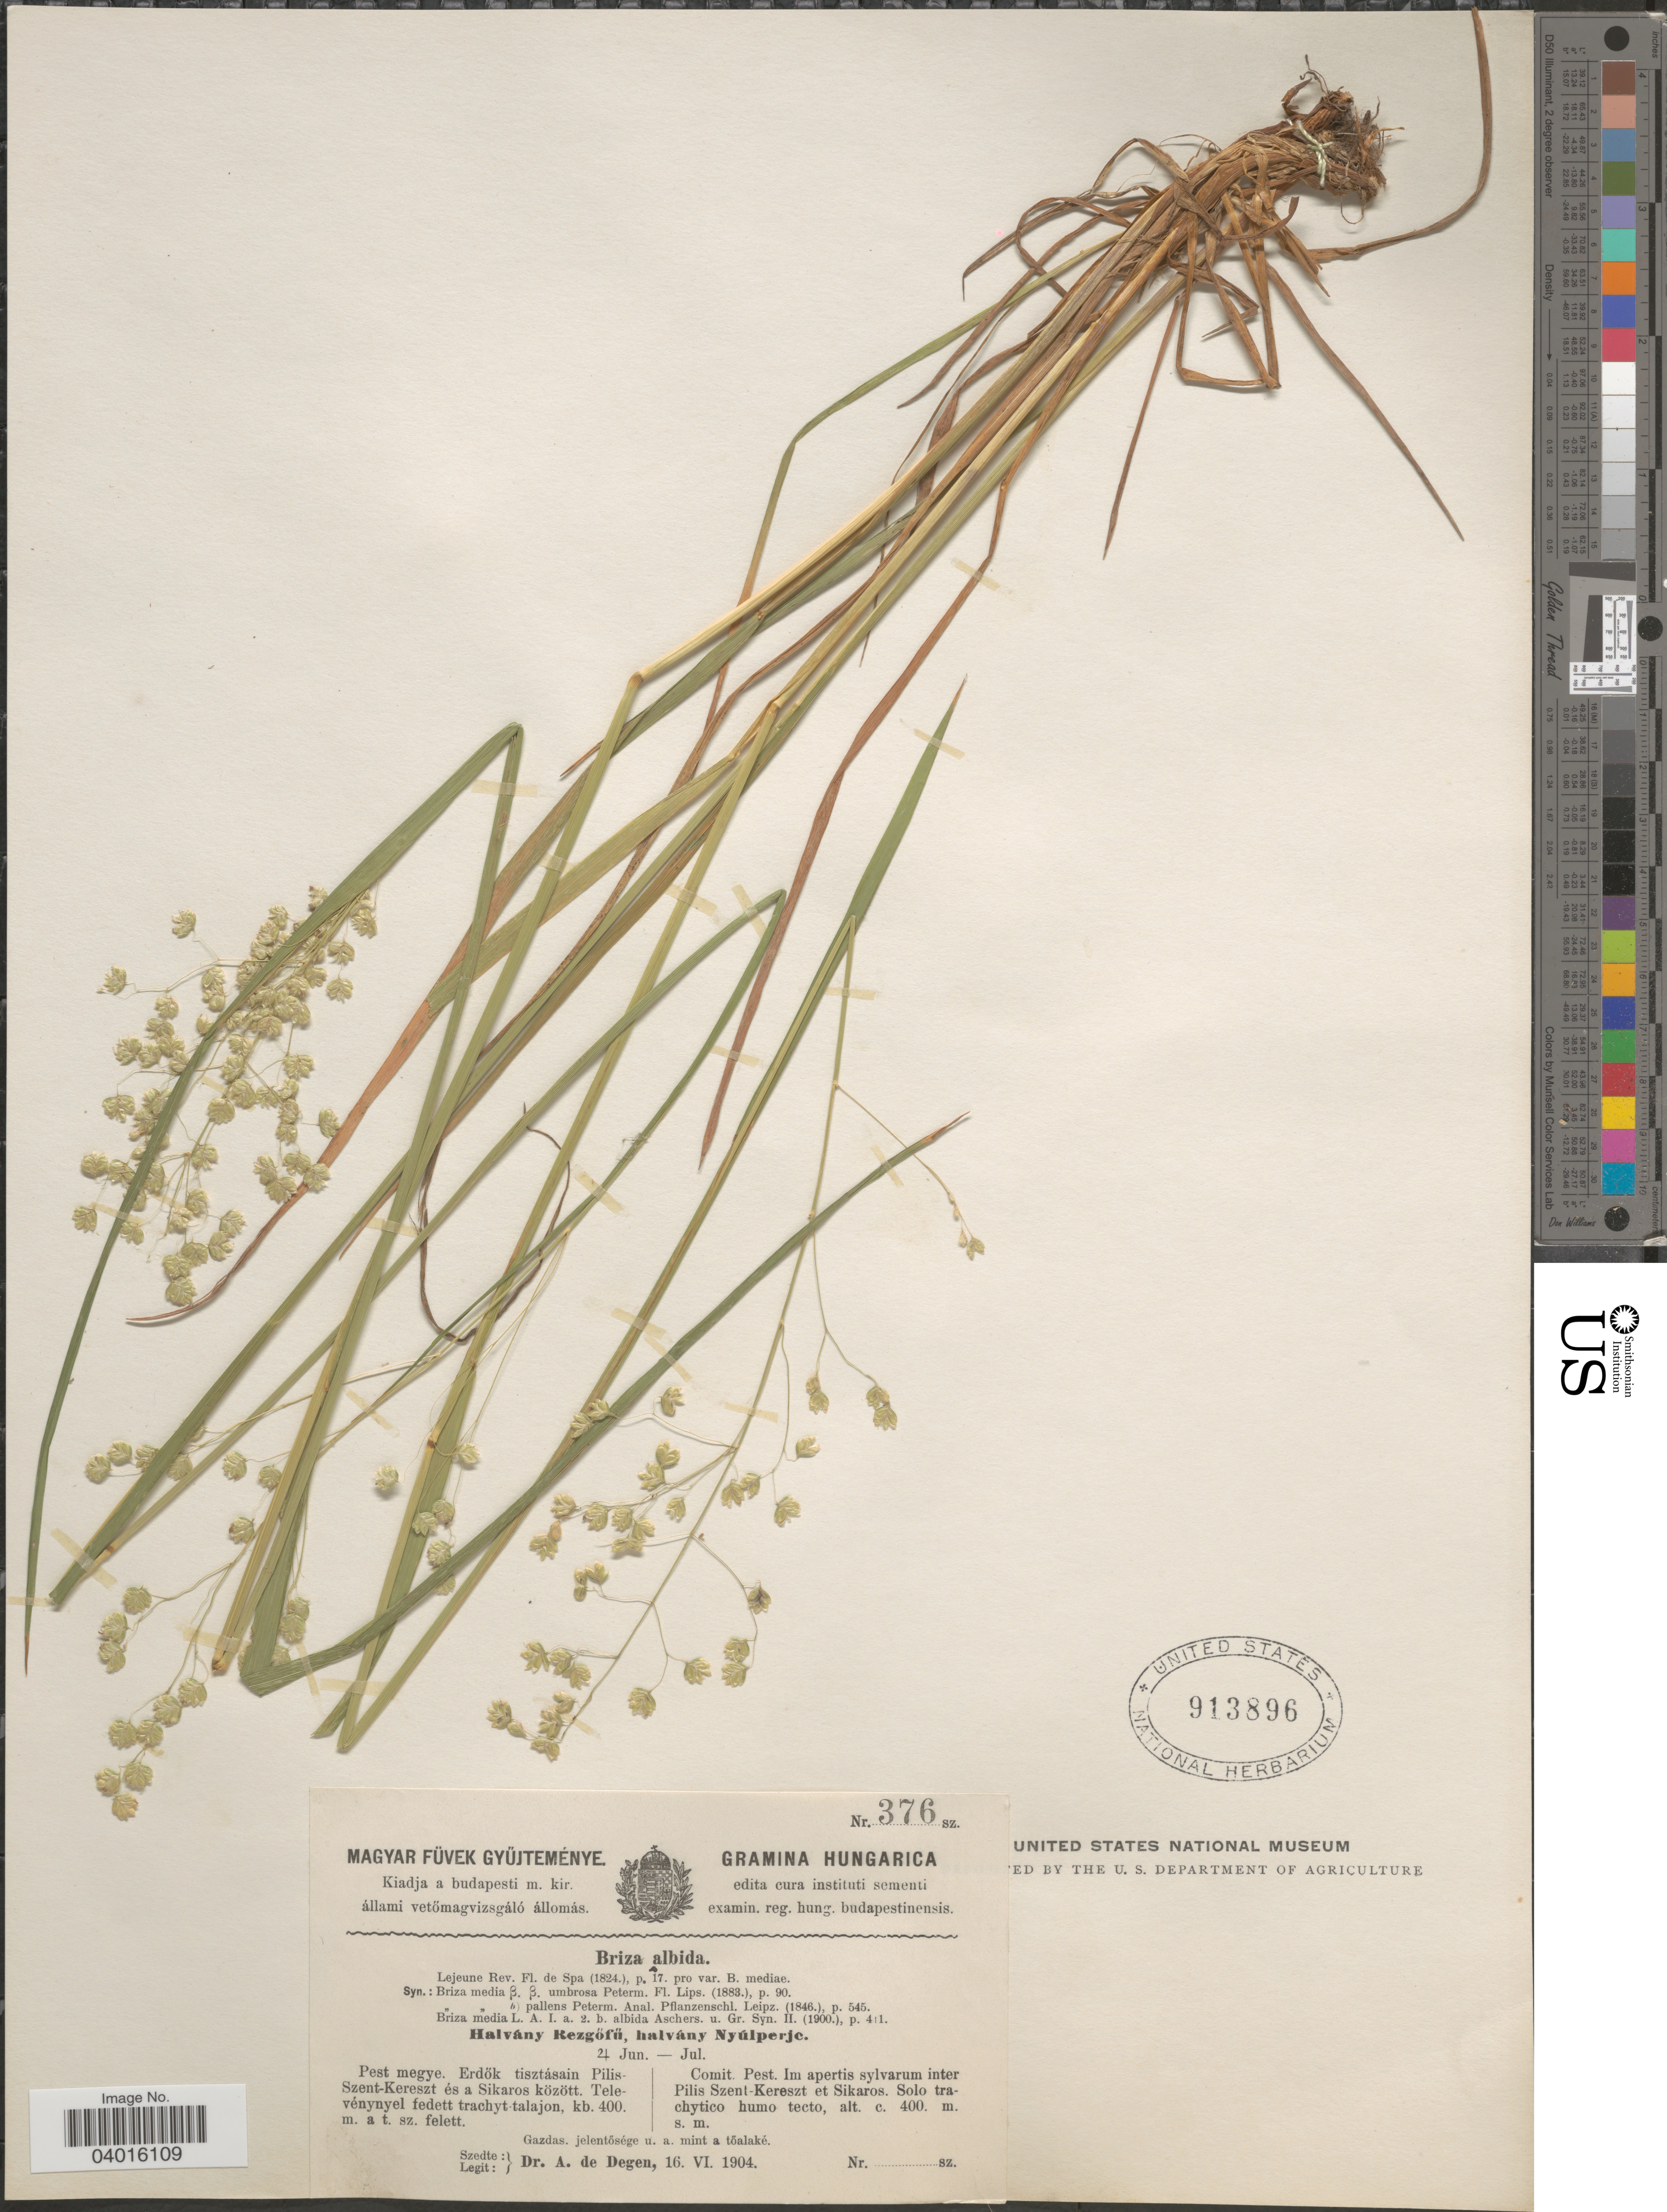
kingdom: Plantae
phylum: Tracheophyta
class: Liliopsida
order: Poales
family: Poaceae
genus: Briza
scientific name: Briza media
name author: L.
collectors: A. Degen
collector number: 376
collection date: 1904-06-16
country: Hungary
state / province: Pest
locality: Comit. Pest. Im apertis sylvarum inter Pilis Szent-Kereszt et Sikaros. Solo trachytico humo tecto.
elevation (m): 400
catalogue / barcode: US 913896